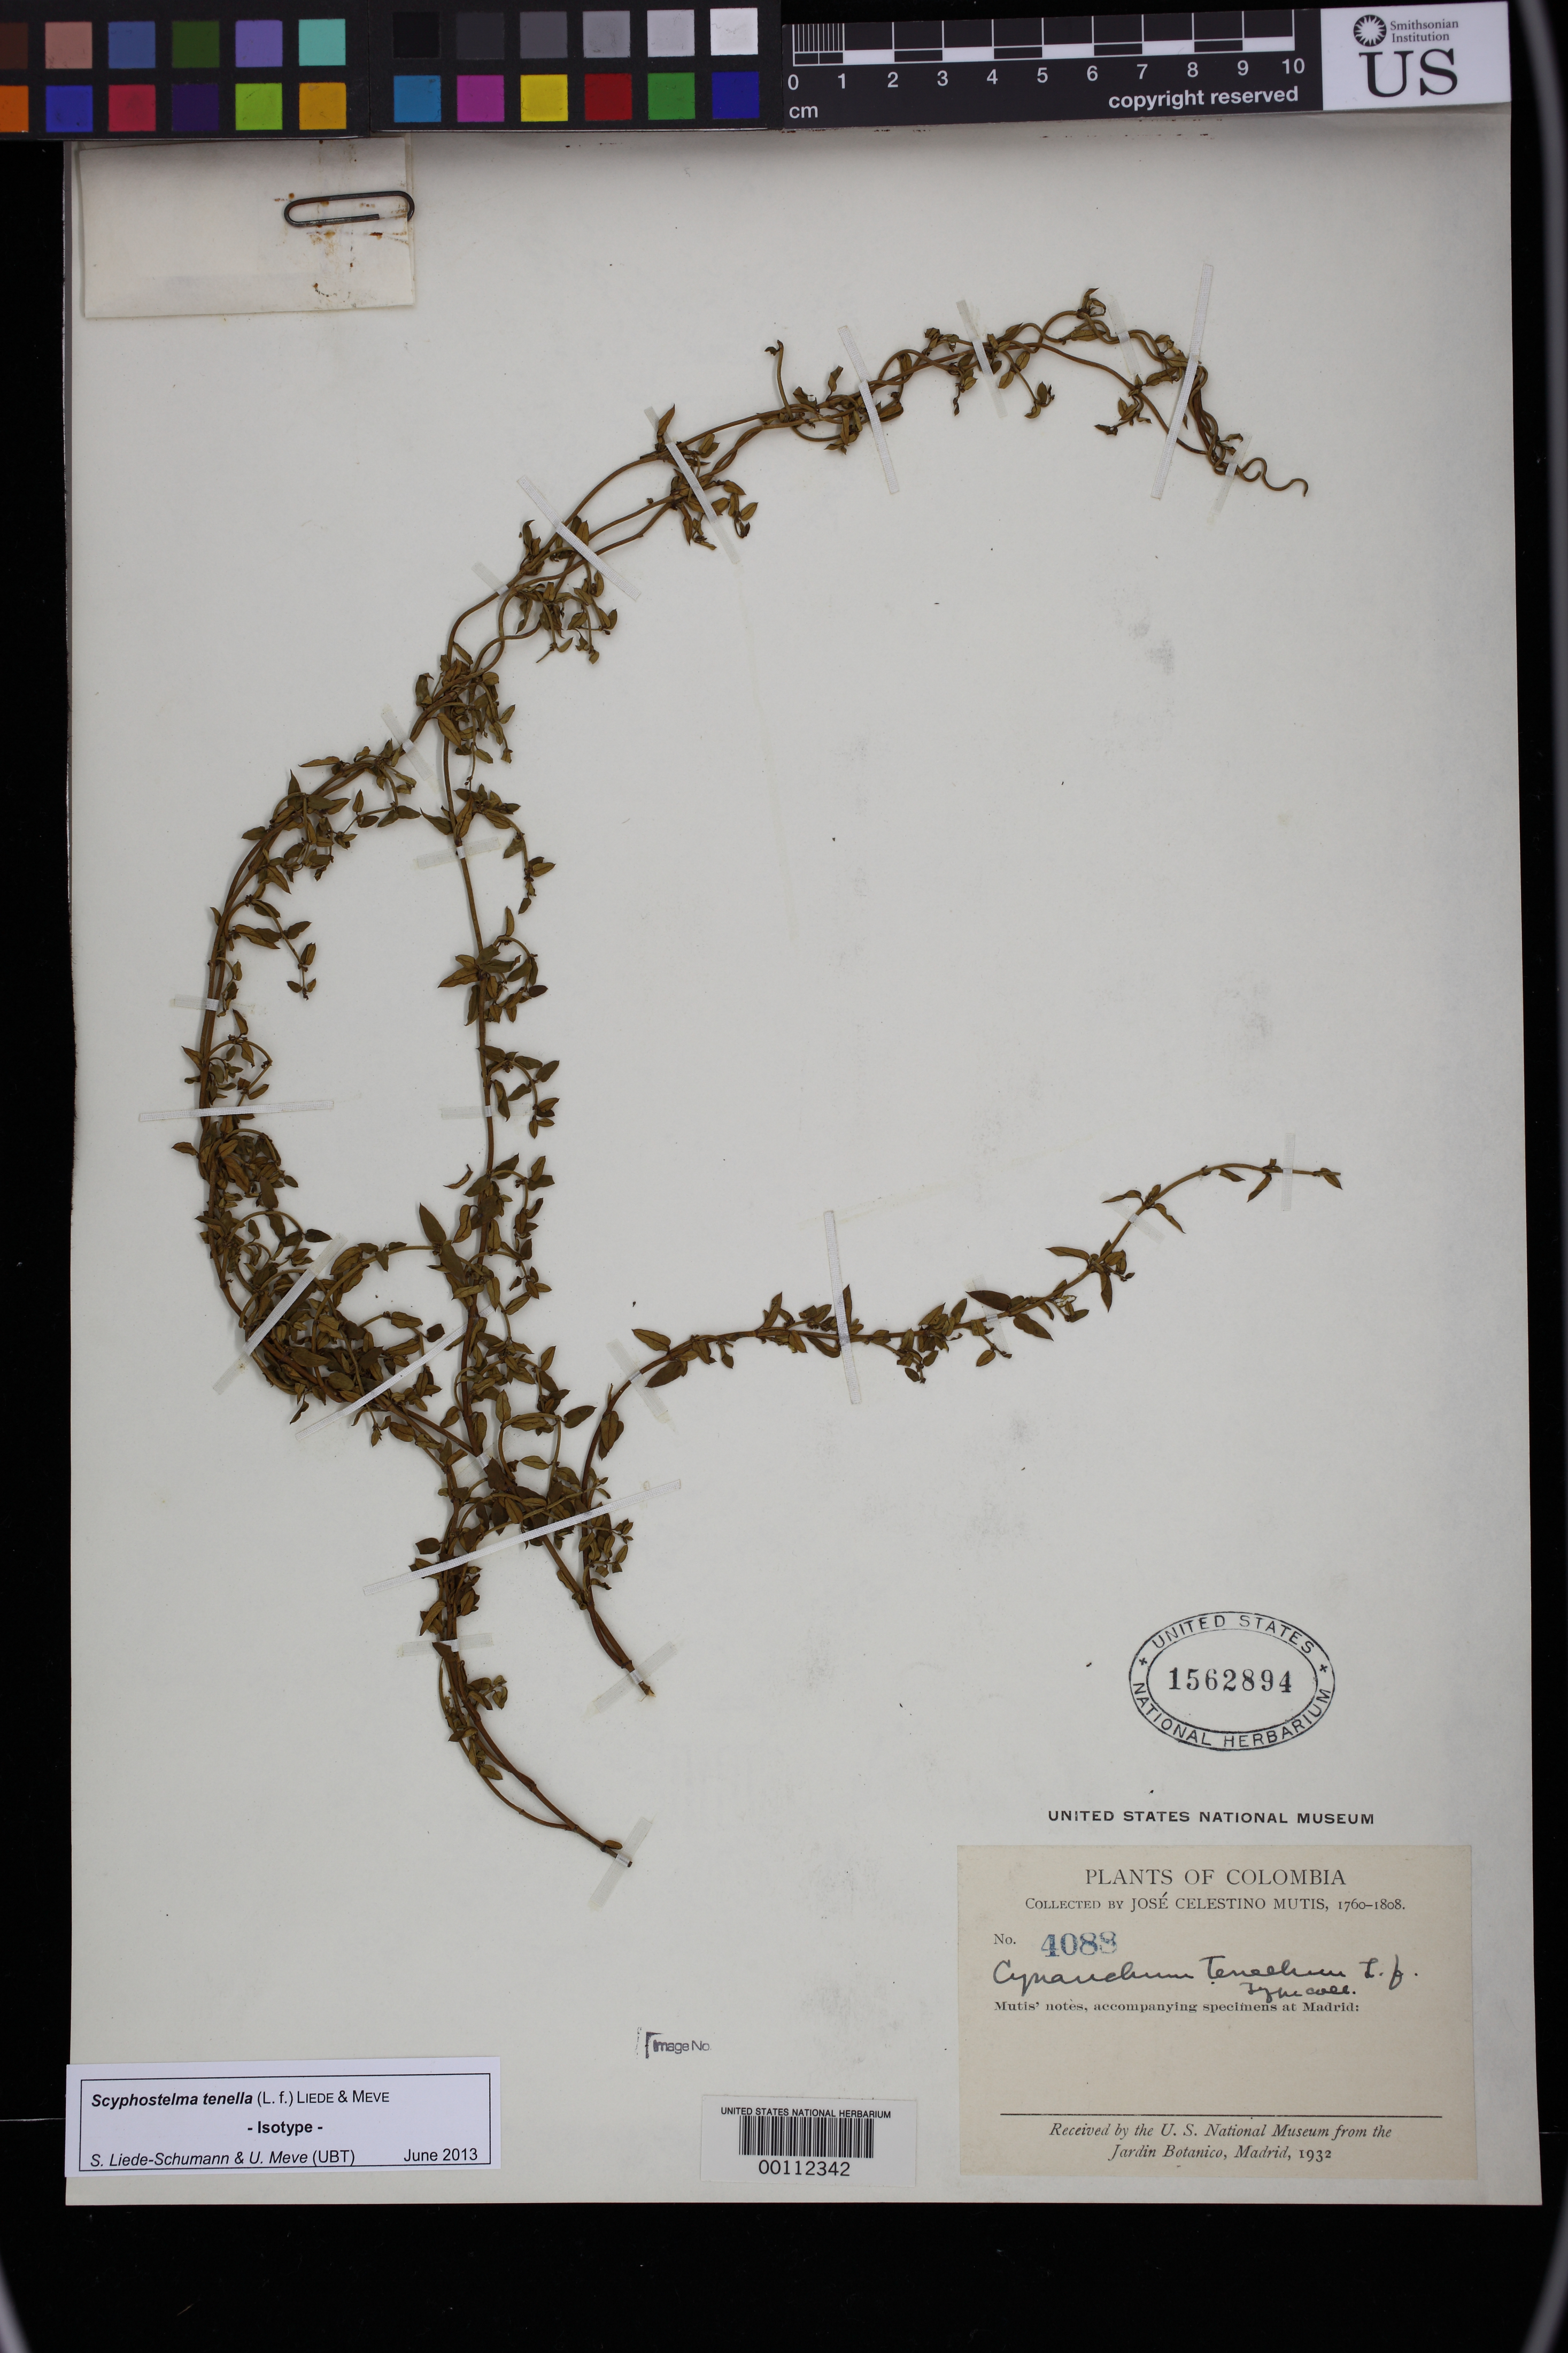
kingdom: Plantae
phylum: Tracheophyta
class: Magnoliopsida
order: Gentianales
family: Apocynaceae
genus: Cynanchum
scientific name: Cynanchum tenellum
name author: L. f.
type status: Isotype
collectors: J. C. B. Mutis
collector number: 4088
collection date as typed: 1760 to -- --- 1808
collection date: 1760/1808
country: Colombia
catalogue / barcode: US 1562894